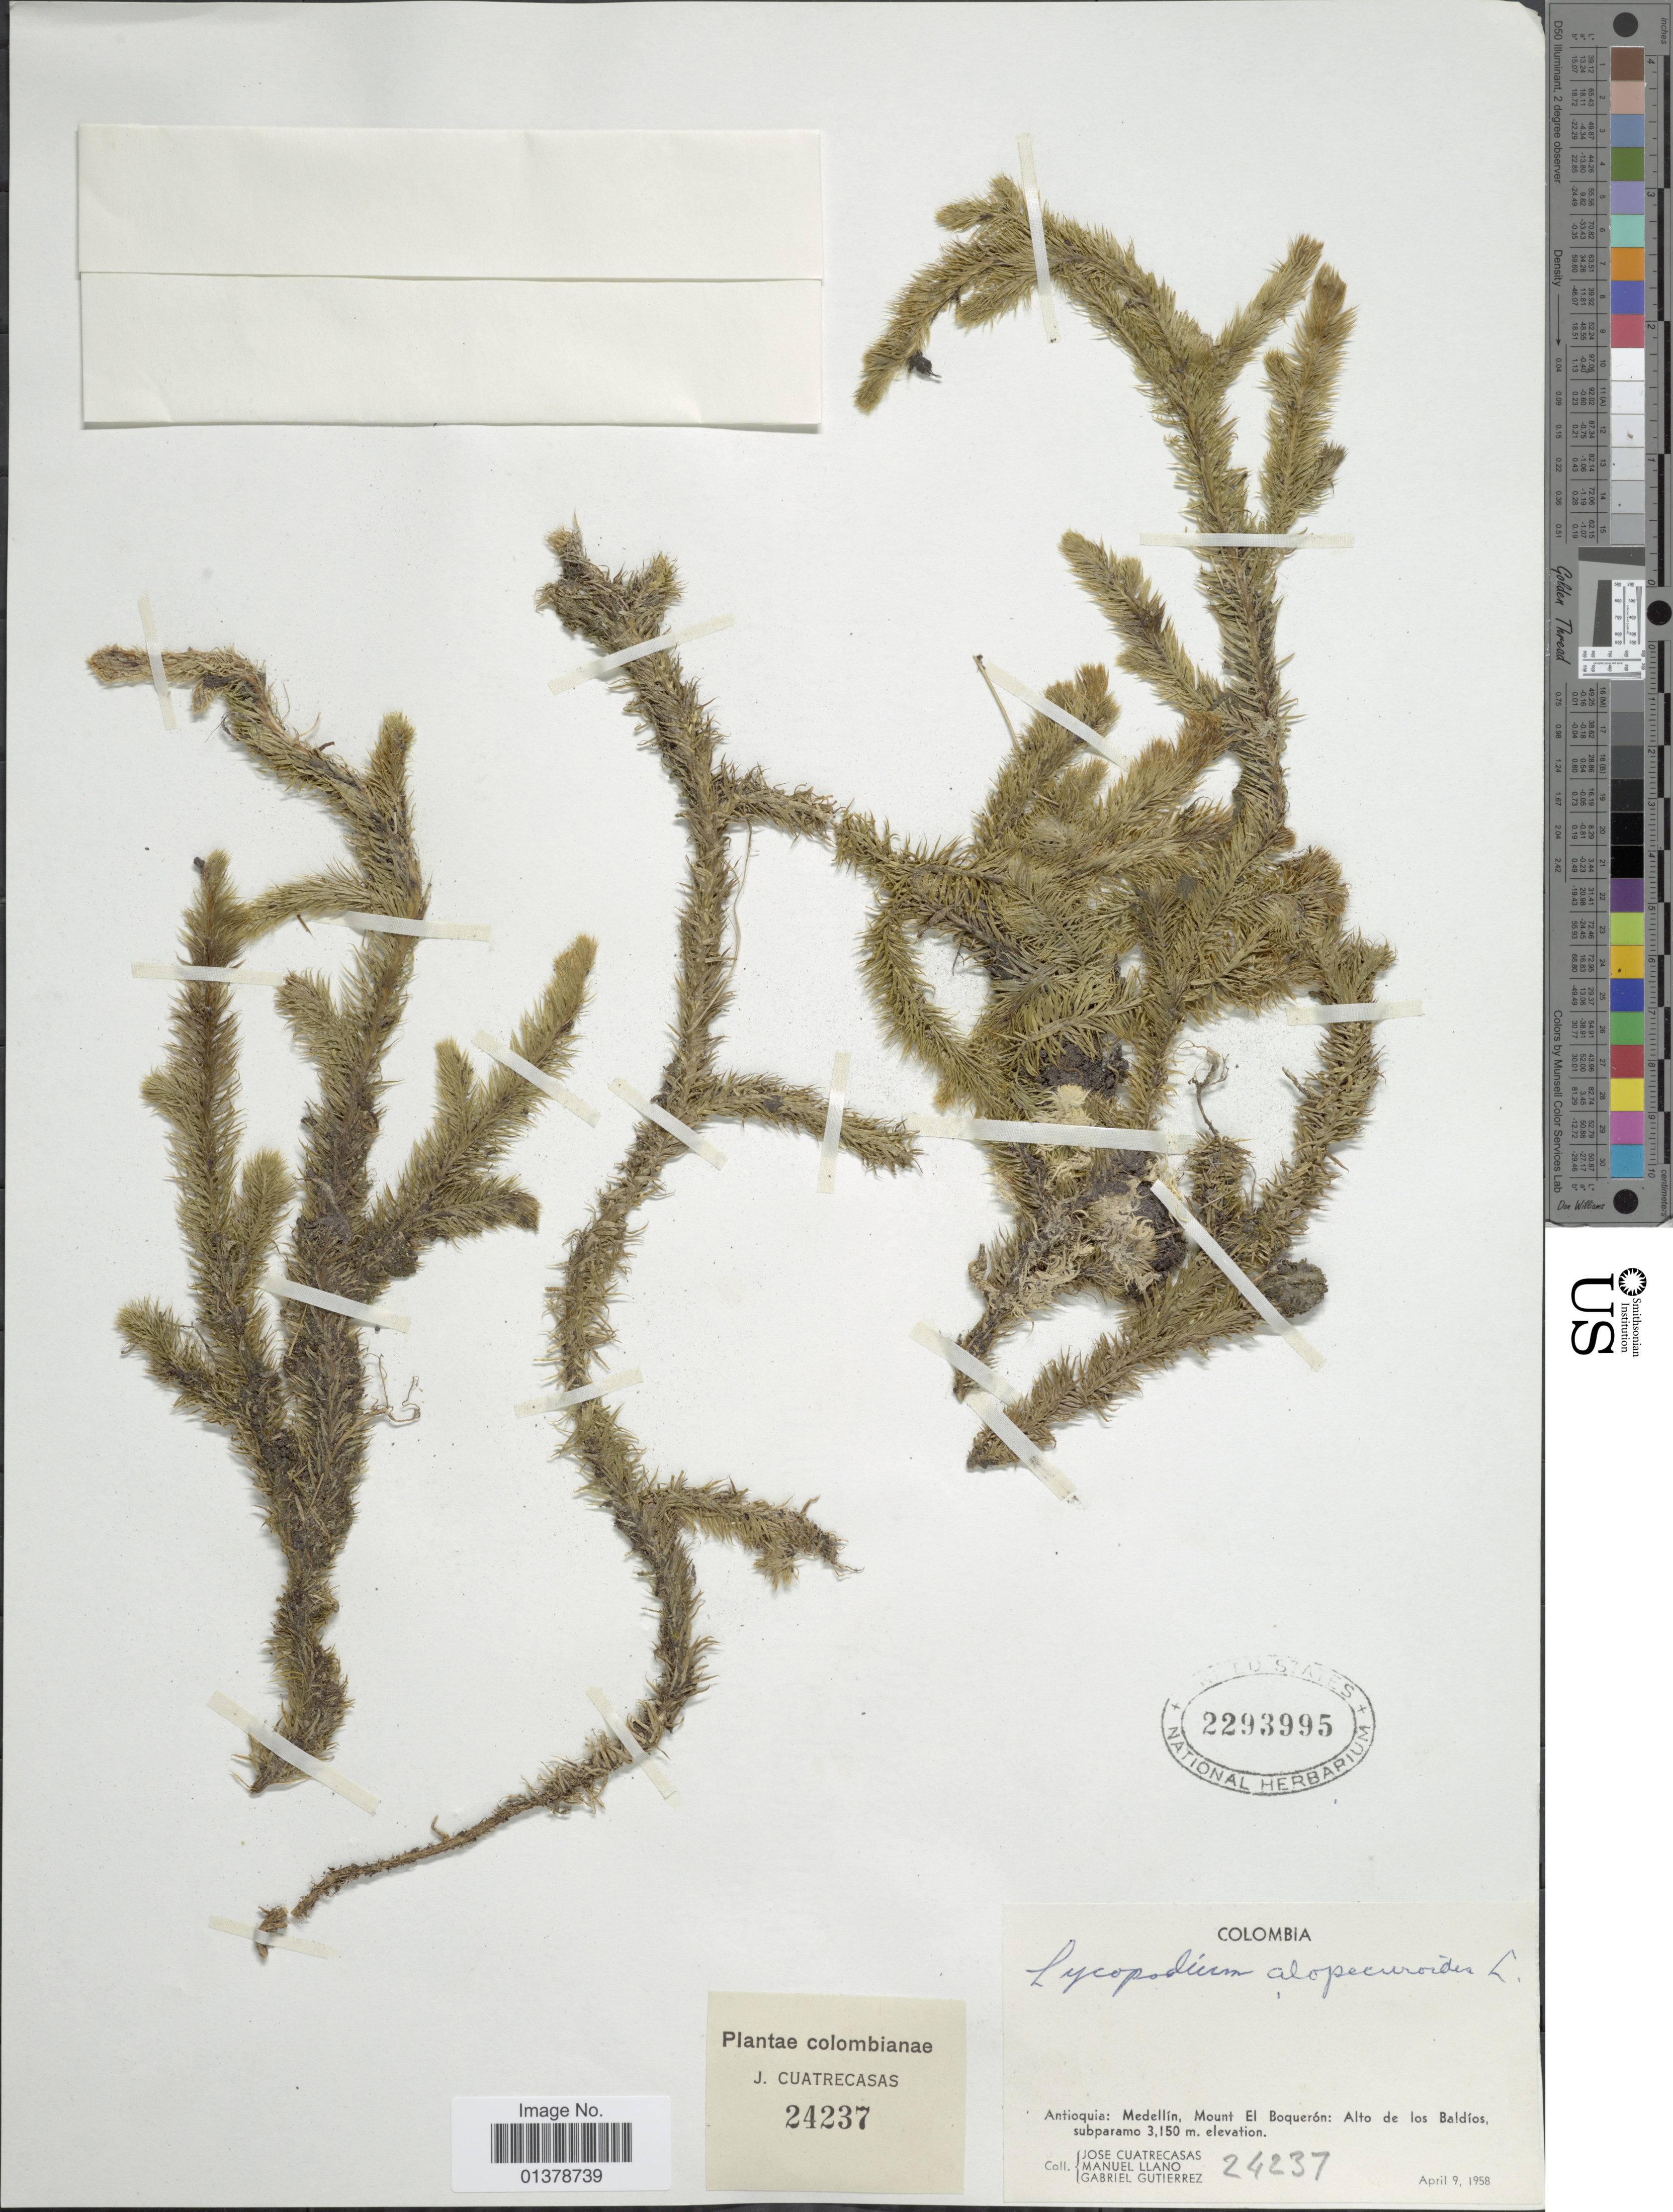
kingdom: Plantae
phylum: Tracheophyta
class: Lycopodiopsida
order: Lycopodiales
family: Lycopodiaceae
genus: Lycopodiella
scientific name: Lycopodiella alopecuroides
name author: (L.) Cranfill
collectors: J. Cuatrecasas, M. d. Llano & G. Gutierrez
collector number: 24237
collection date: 1958-04-09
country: Colombia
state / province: Antioquia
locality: Medellin, Mount El Boquerón: alto de los Baldios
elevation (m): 3150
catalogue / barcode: US 2293995